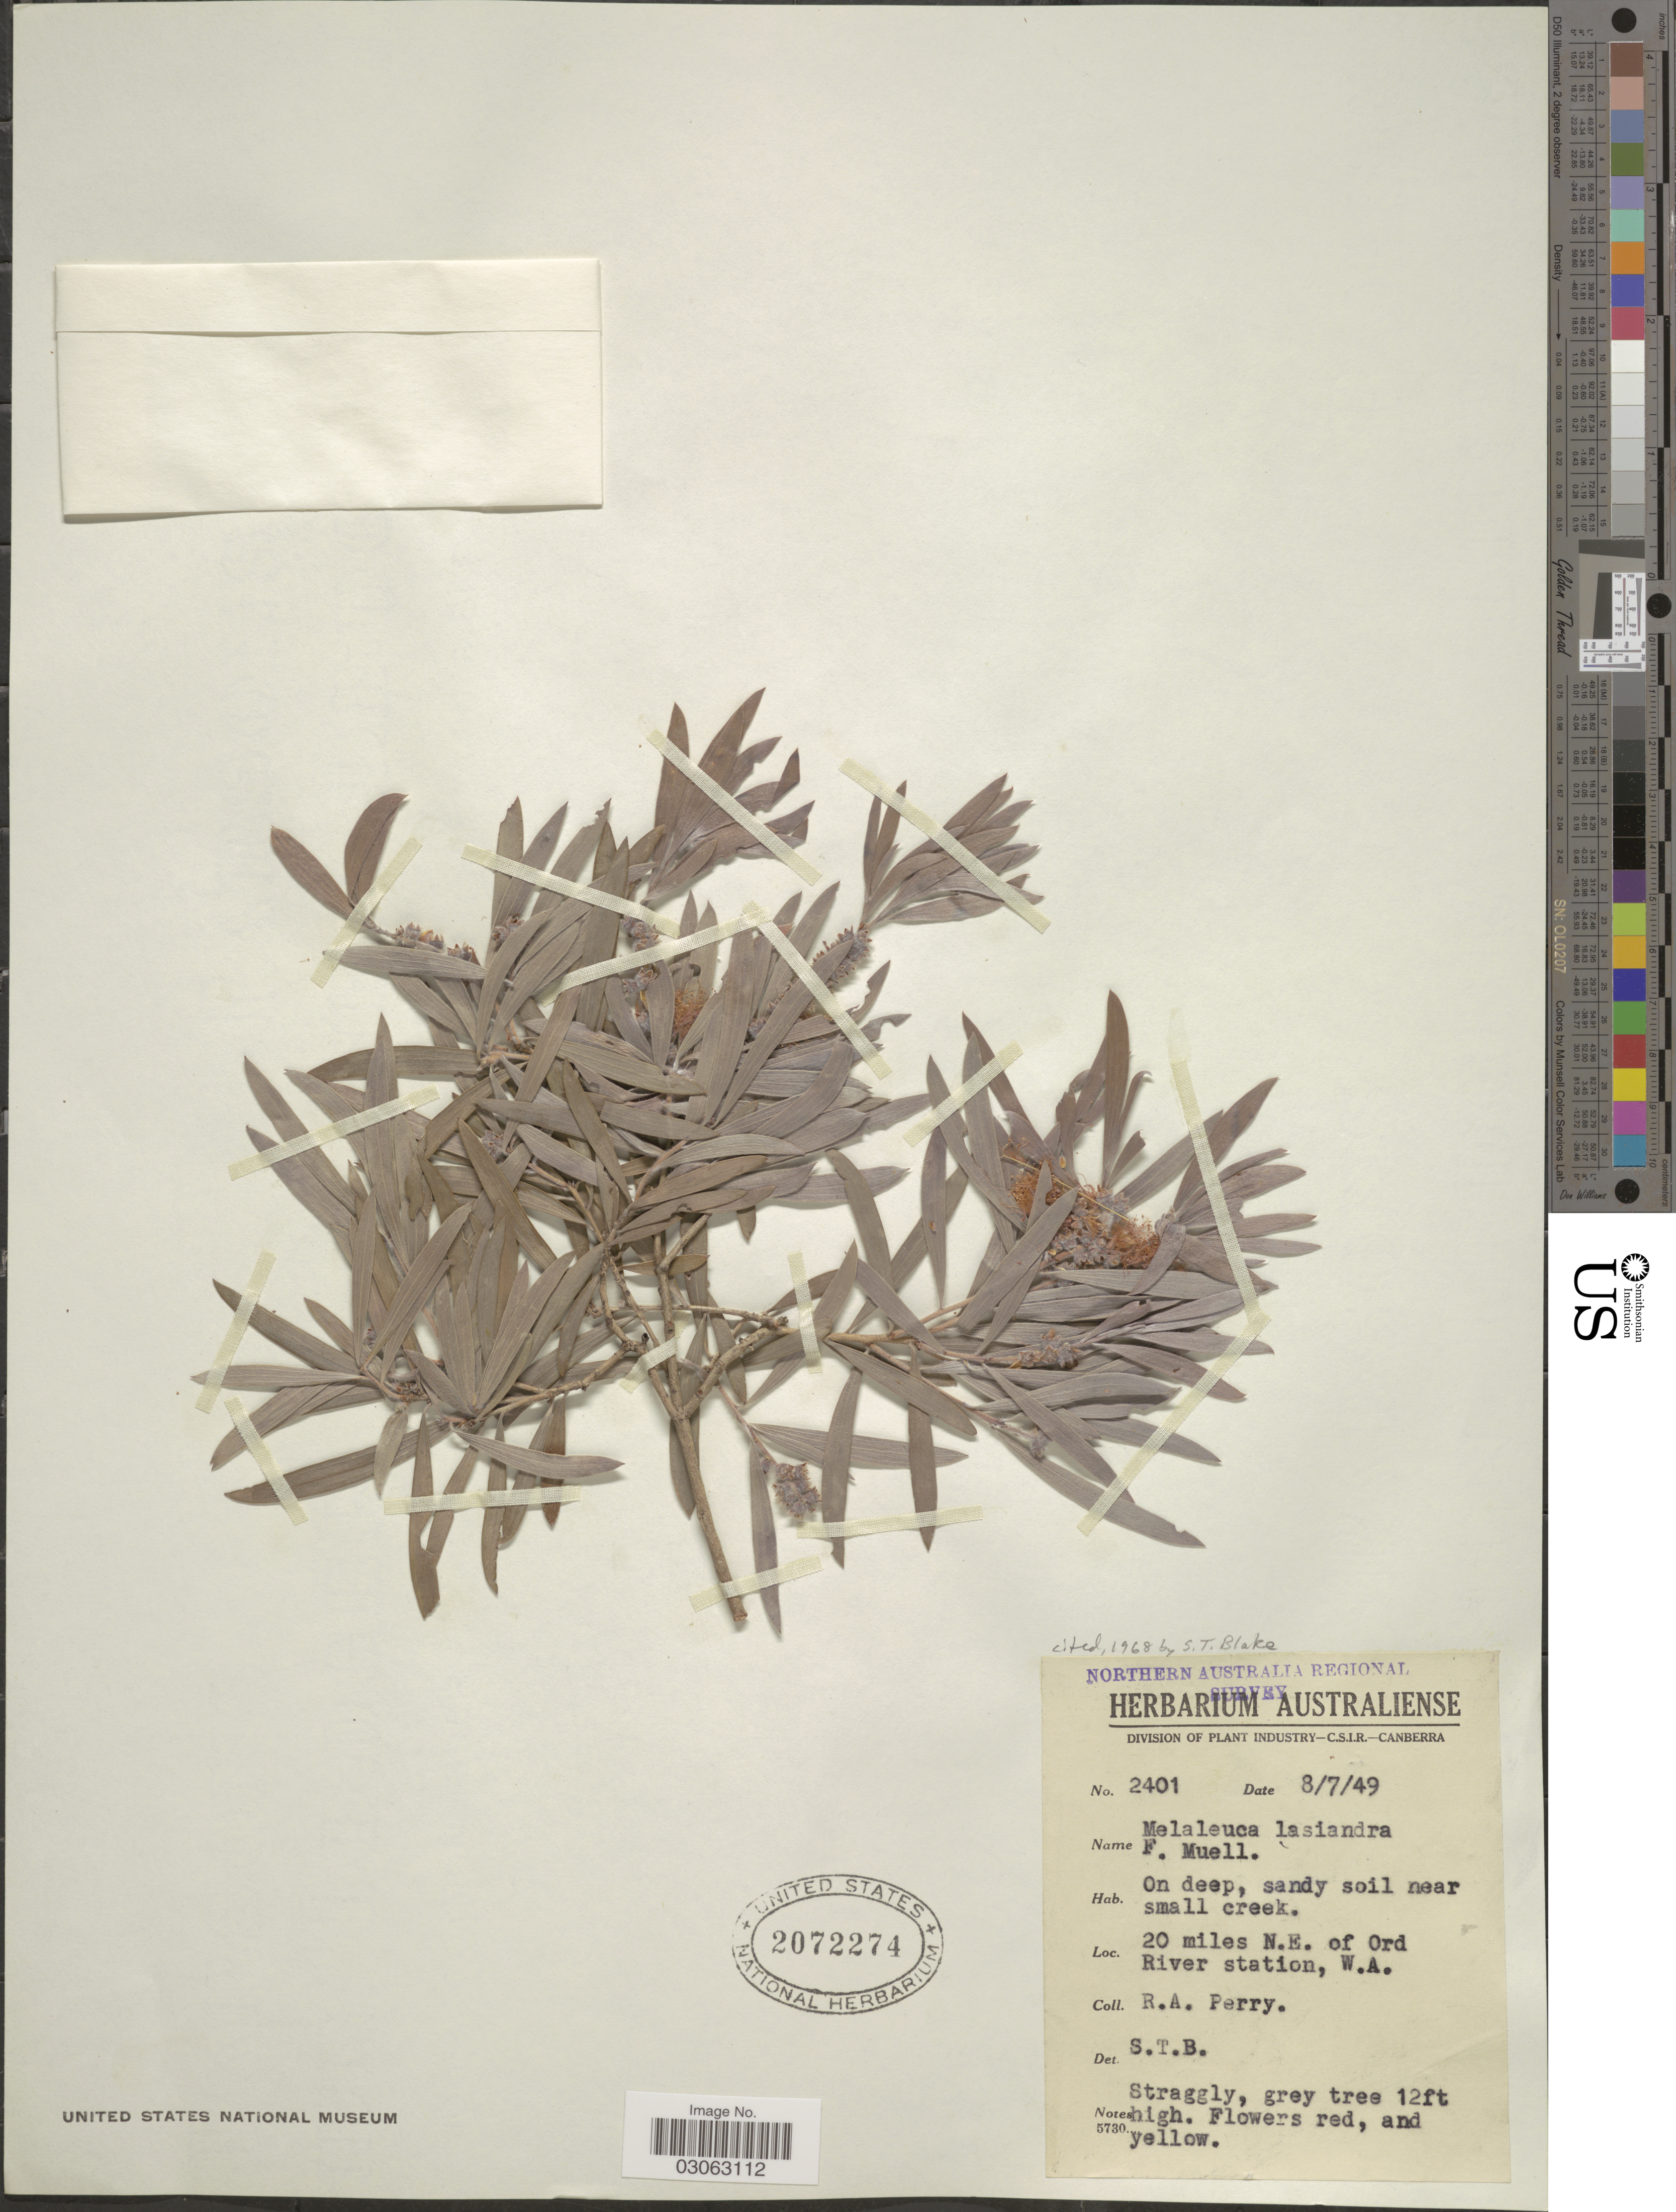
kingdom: Plantae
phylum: Tracheophyta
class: Magnoliopsida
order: Myrtales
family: Myrtaceae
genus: Melaleuca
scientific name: Melaleuca lasiandra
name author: F. Muell.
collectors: Perry, R. A.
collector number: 2401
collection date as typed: Transcribed d/m/y: 8/7/49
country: Australia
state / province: Western Australia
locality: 20 miles N. E of Ord River station, W. A.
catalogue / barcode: US 2072274